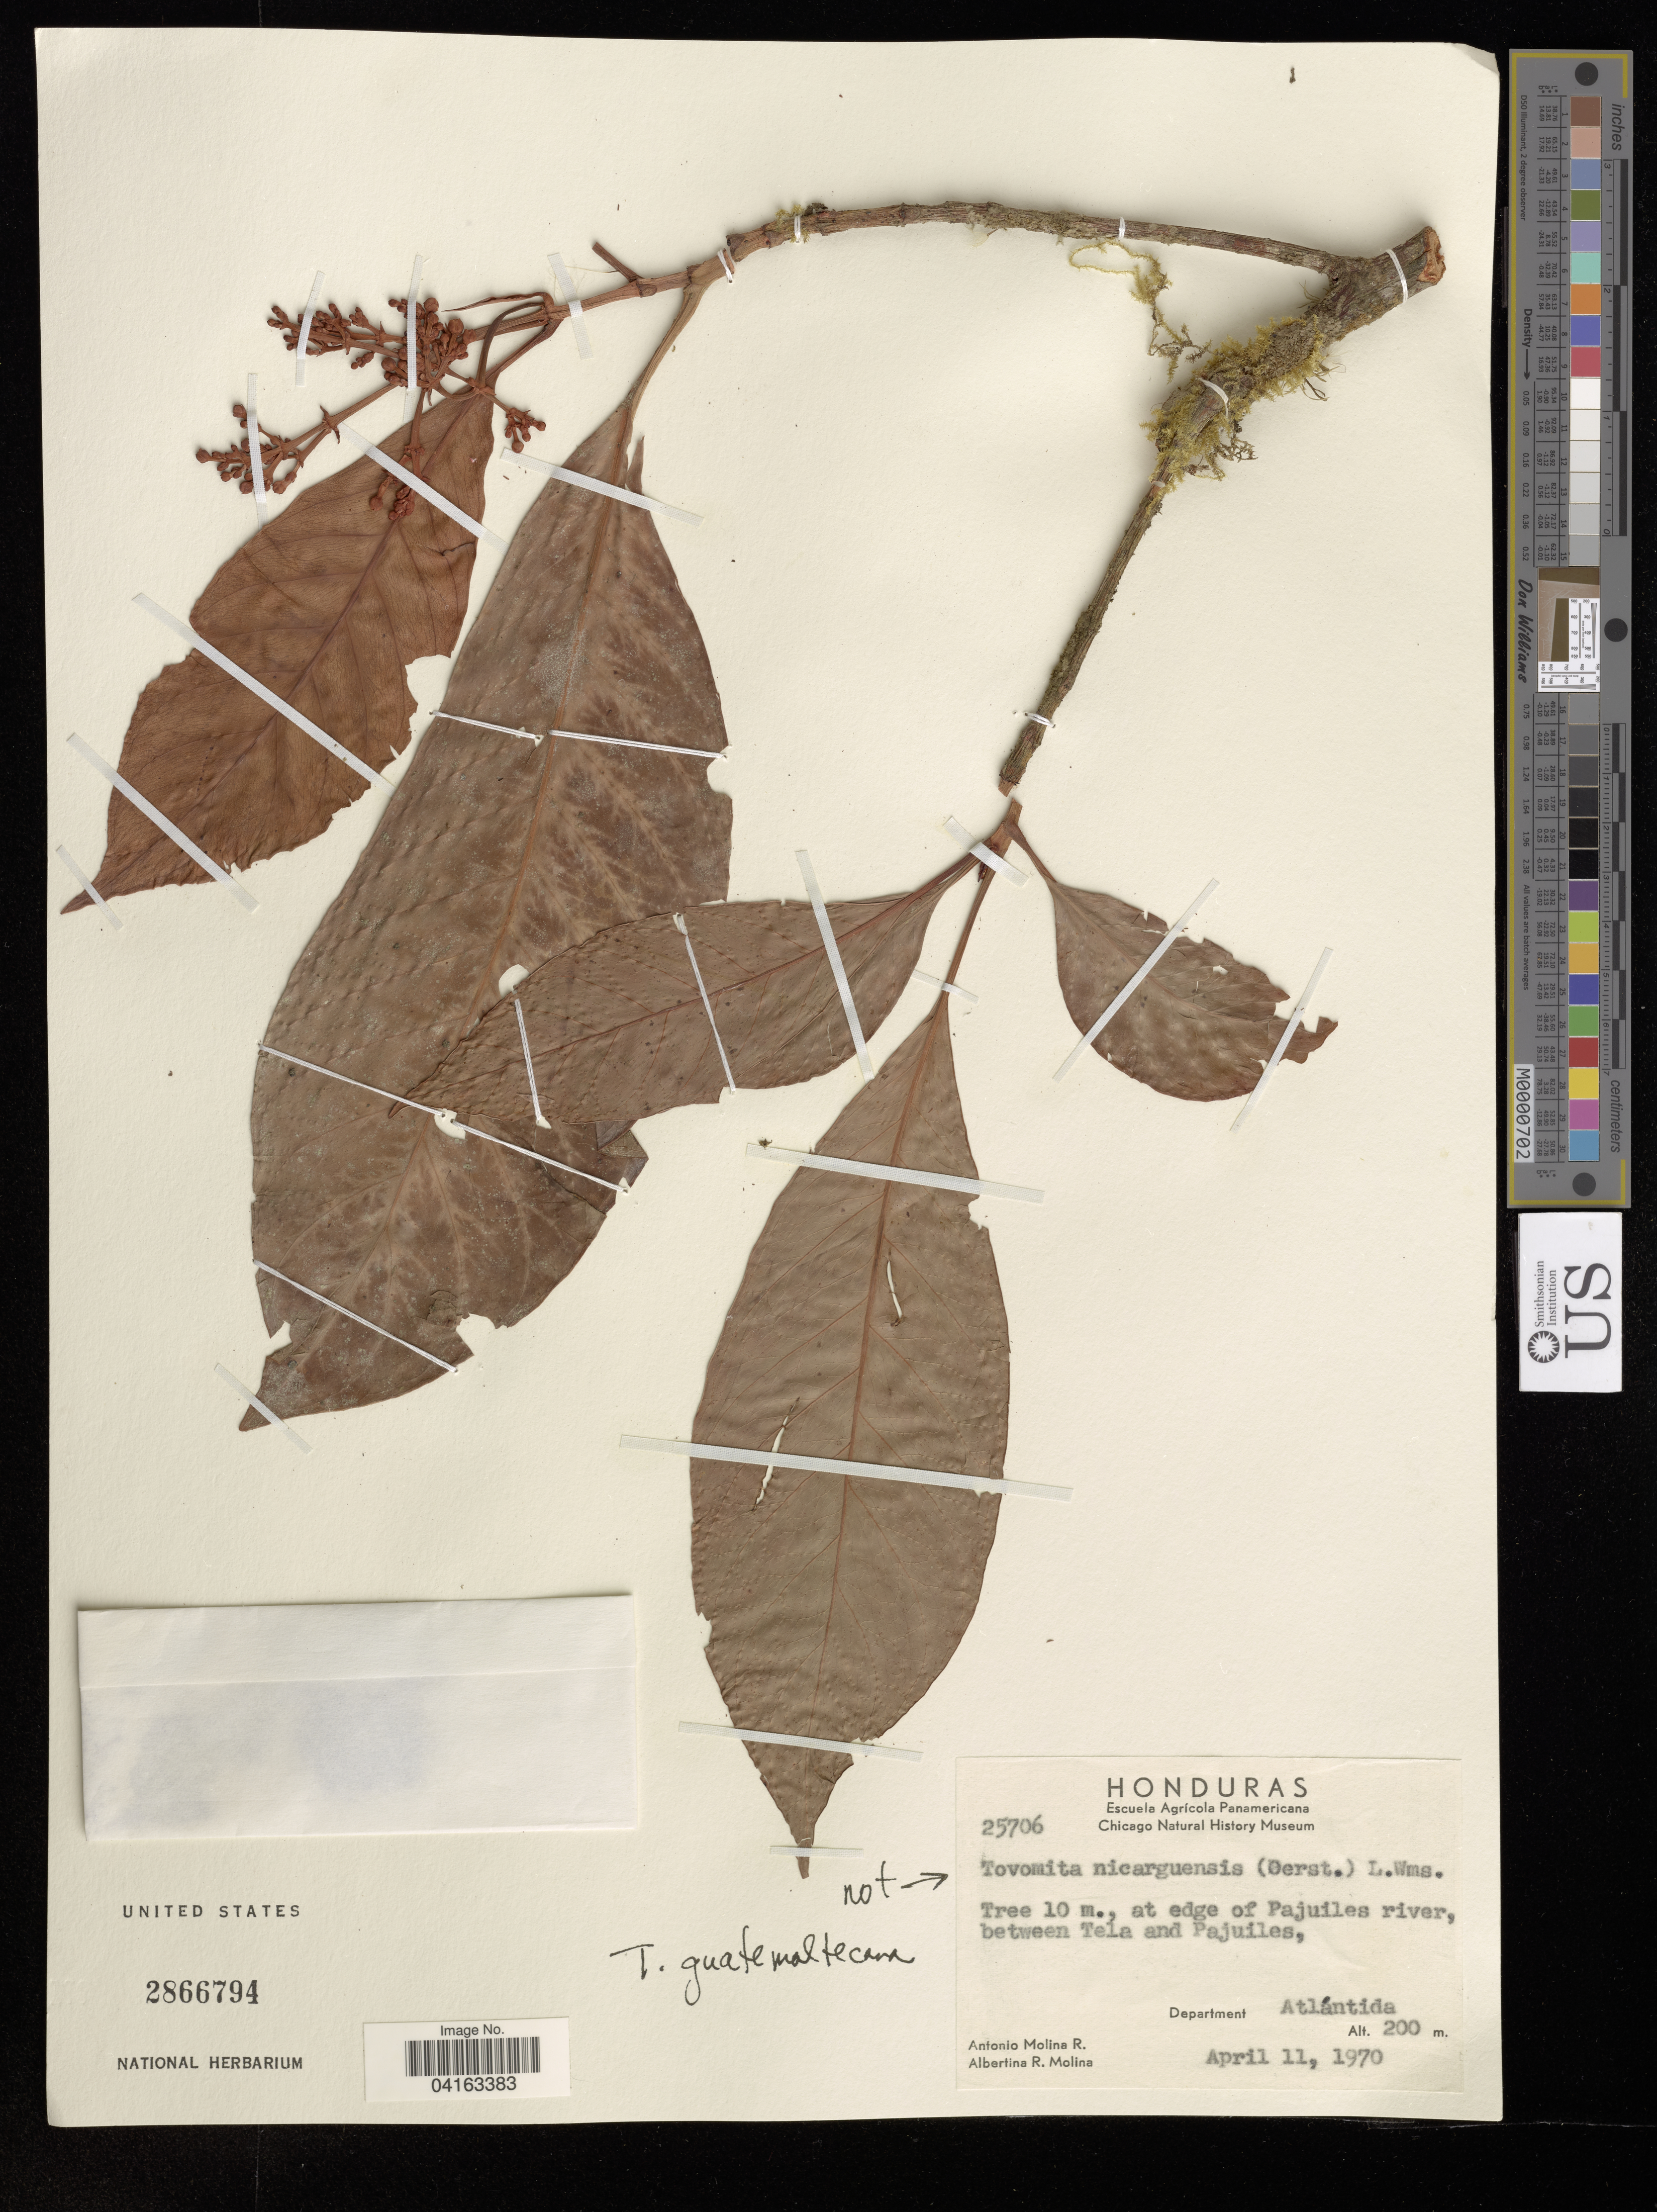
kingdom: Plantae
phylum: Tracheophyta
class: Magnoliopsida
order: Malpighiales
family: Clusiaceae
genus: Tovomita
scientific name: Tovomita guatemaltecana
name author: (Donn. Sm.) Hammel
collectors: A. M. Molina & A. R. Molina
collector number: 25706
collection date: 1970-04-11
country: Honduras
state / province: Atlantida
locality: At edge of Pajuiles river, between Tela and Pajuiles, Departament Atlántida.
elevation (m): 200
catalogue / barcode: US 2866794